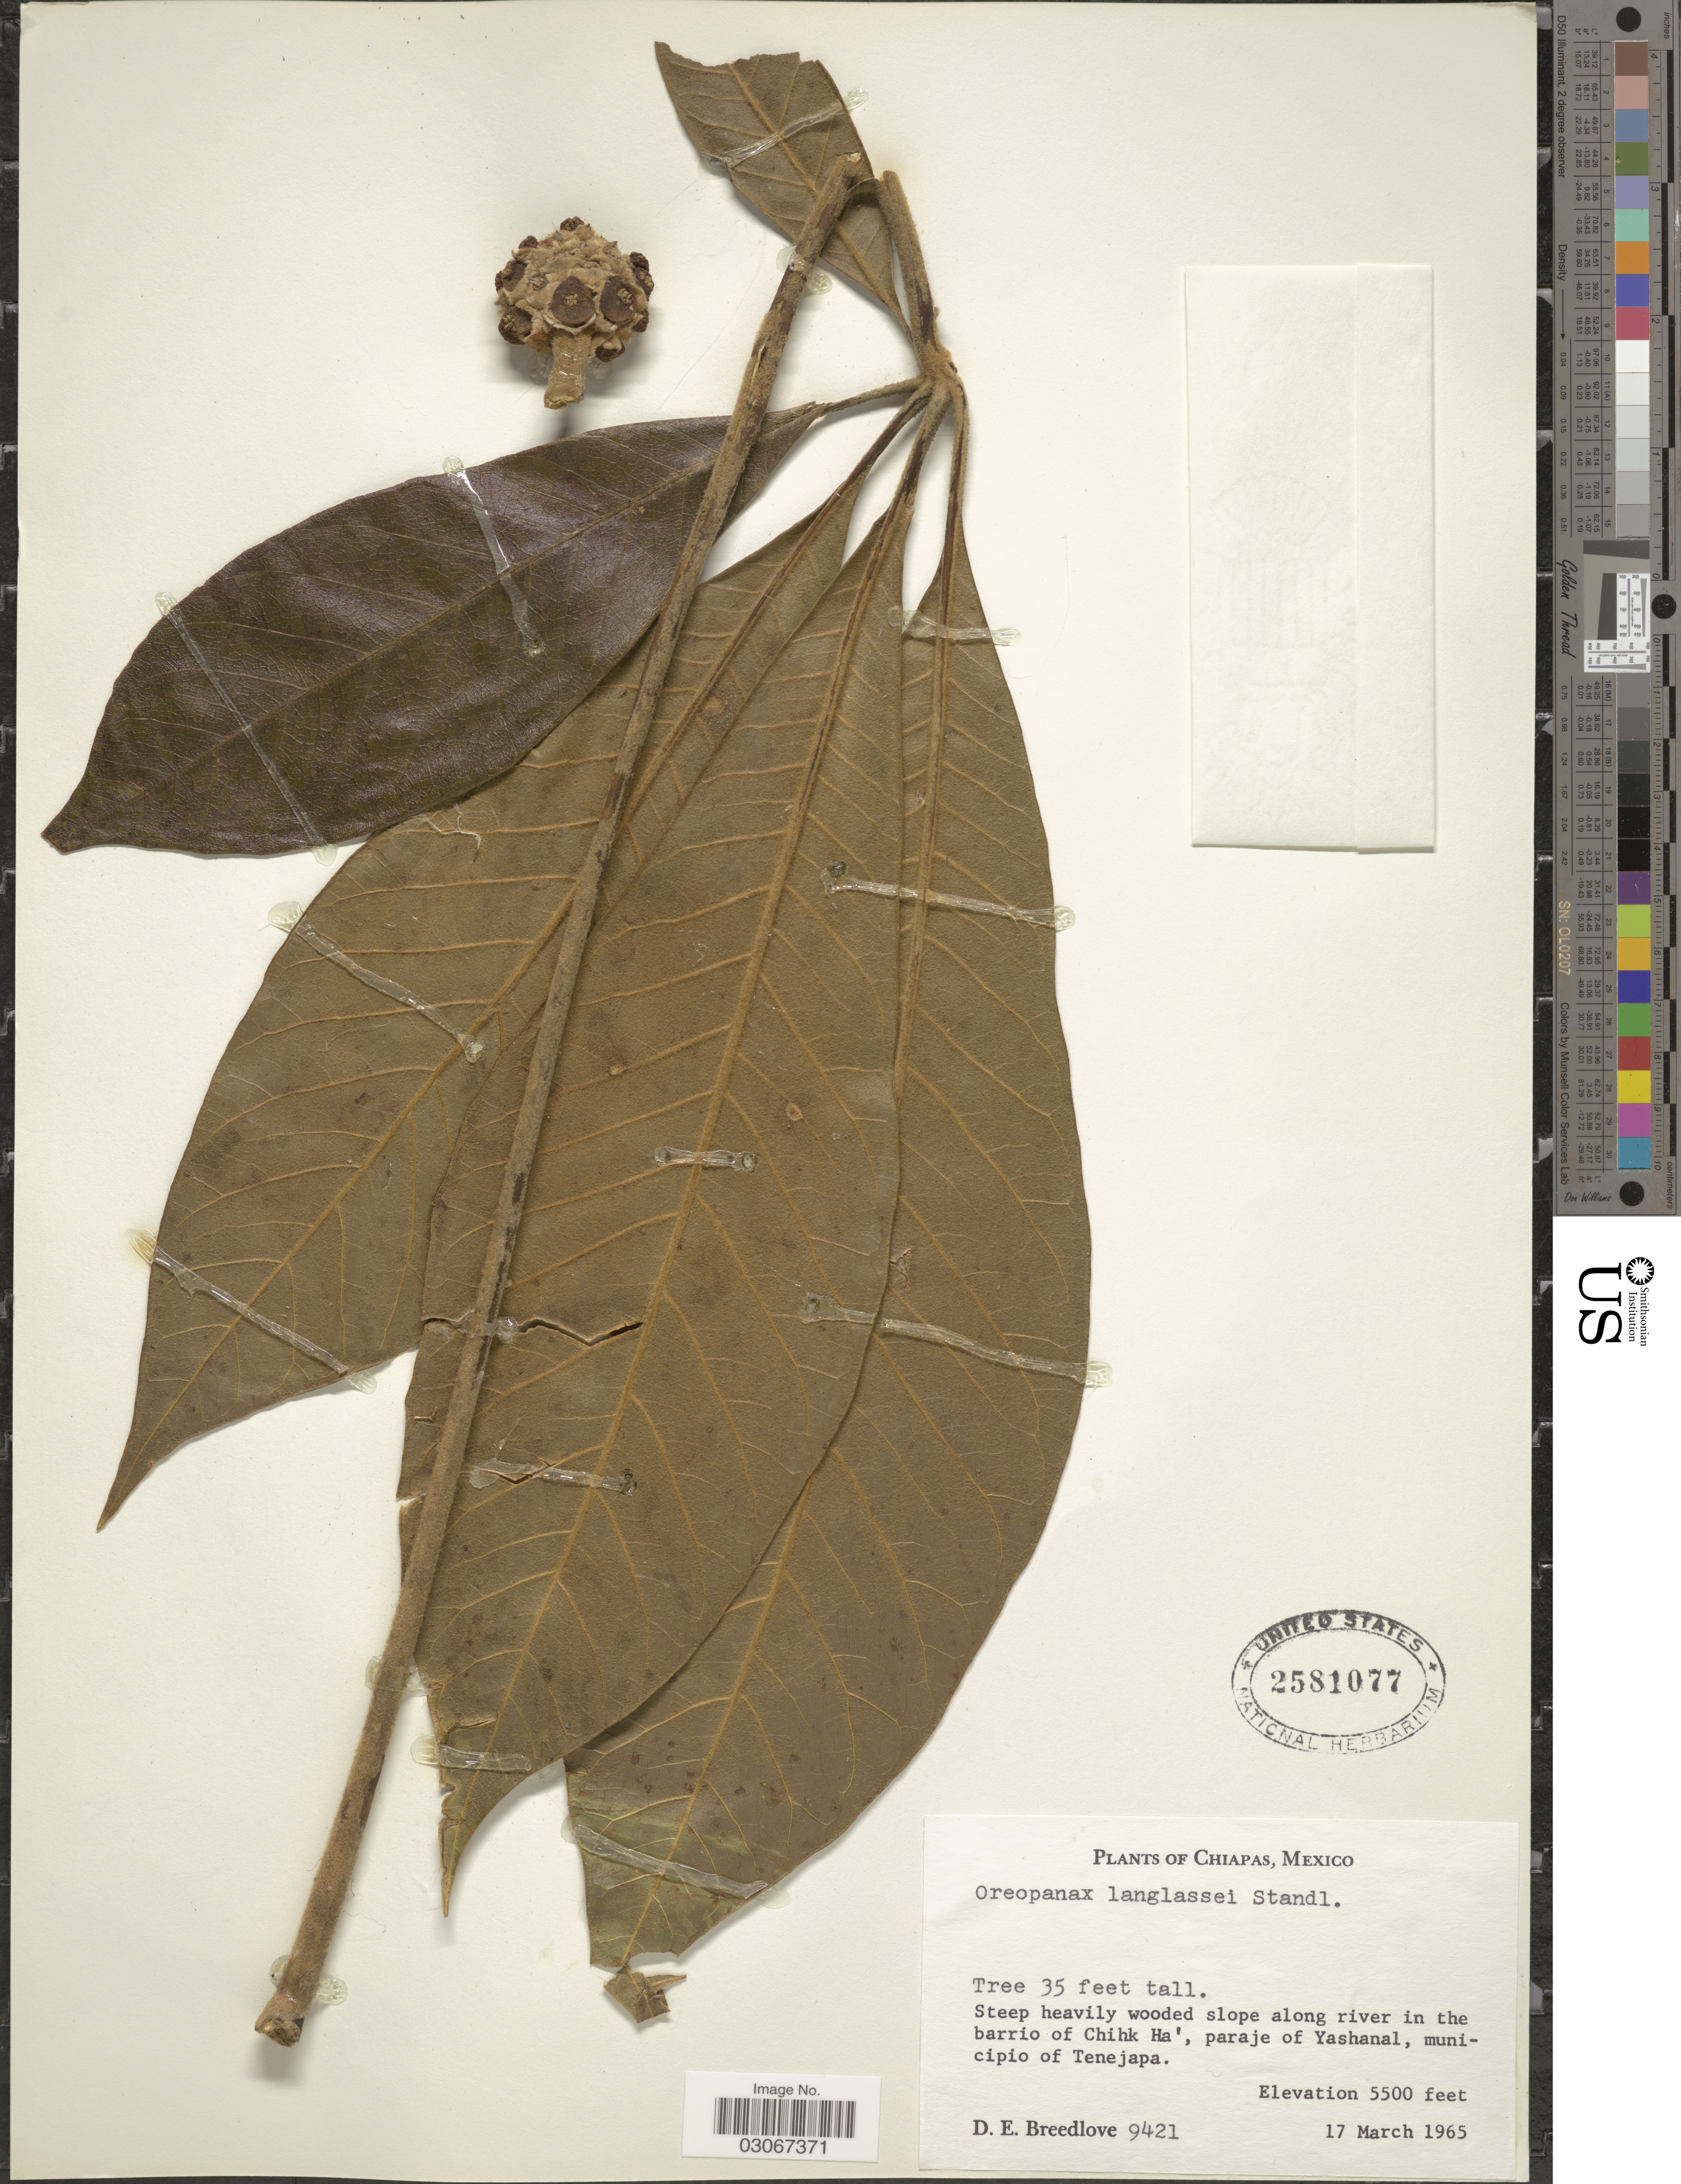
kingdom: Plantae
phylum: Tracheophyta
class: Magnoliopsida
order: Apiales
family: Araliaceae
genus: Oreopanax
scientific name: Oreopanax langlassei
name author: Standl.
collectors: D. E. Breedlove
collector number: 9421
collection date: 1965-03-17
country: Mexico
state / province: Chiapas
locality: Steep heavily wooded slopes along river in the barrio of Chihk' Ha, paraje of Yashanal, municipio of Tenejapa.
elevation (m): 1676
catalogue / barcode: US 2581077